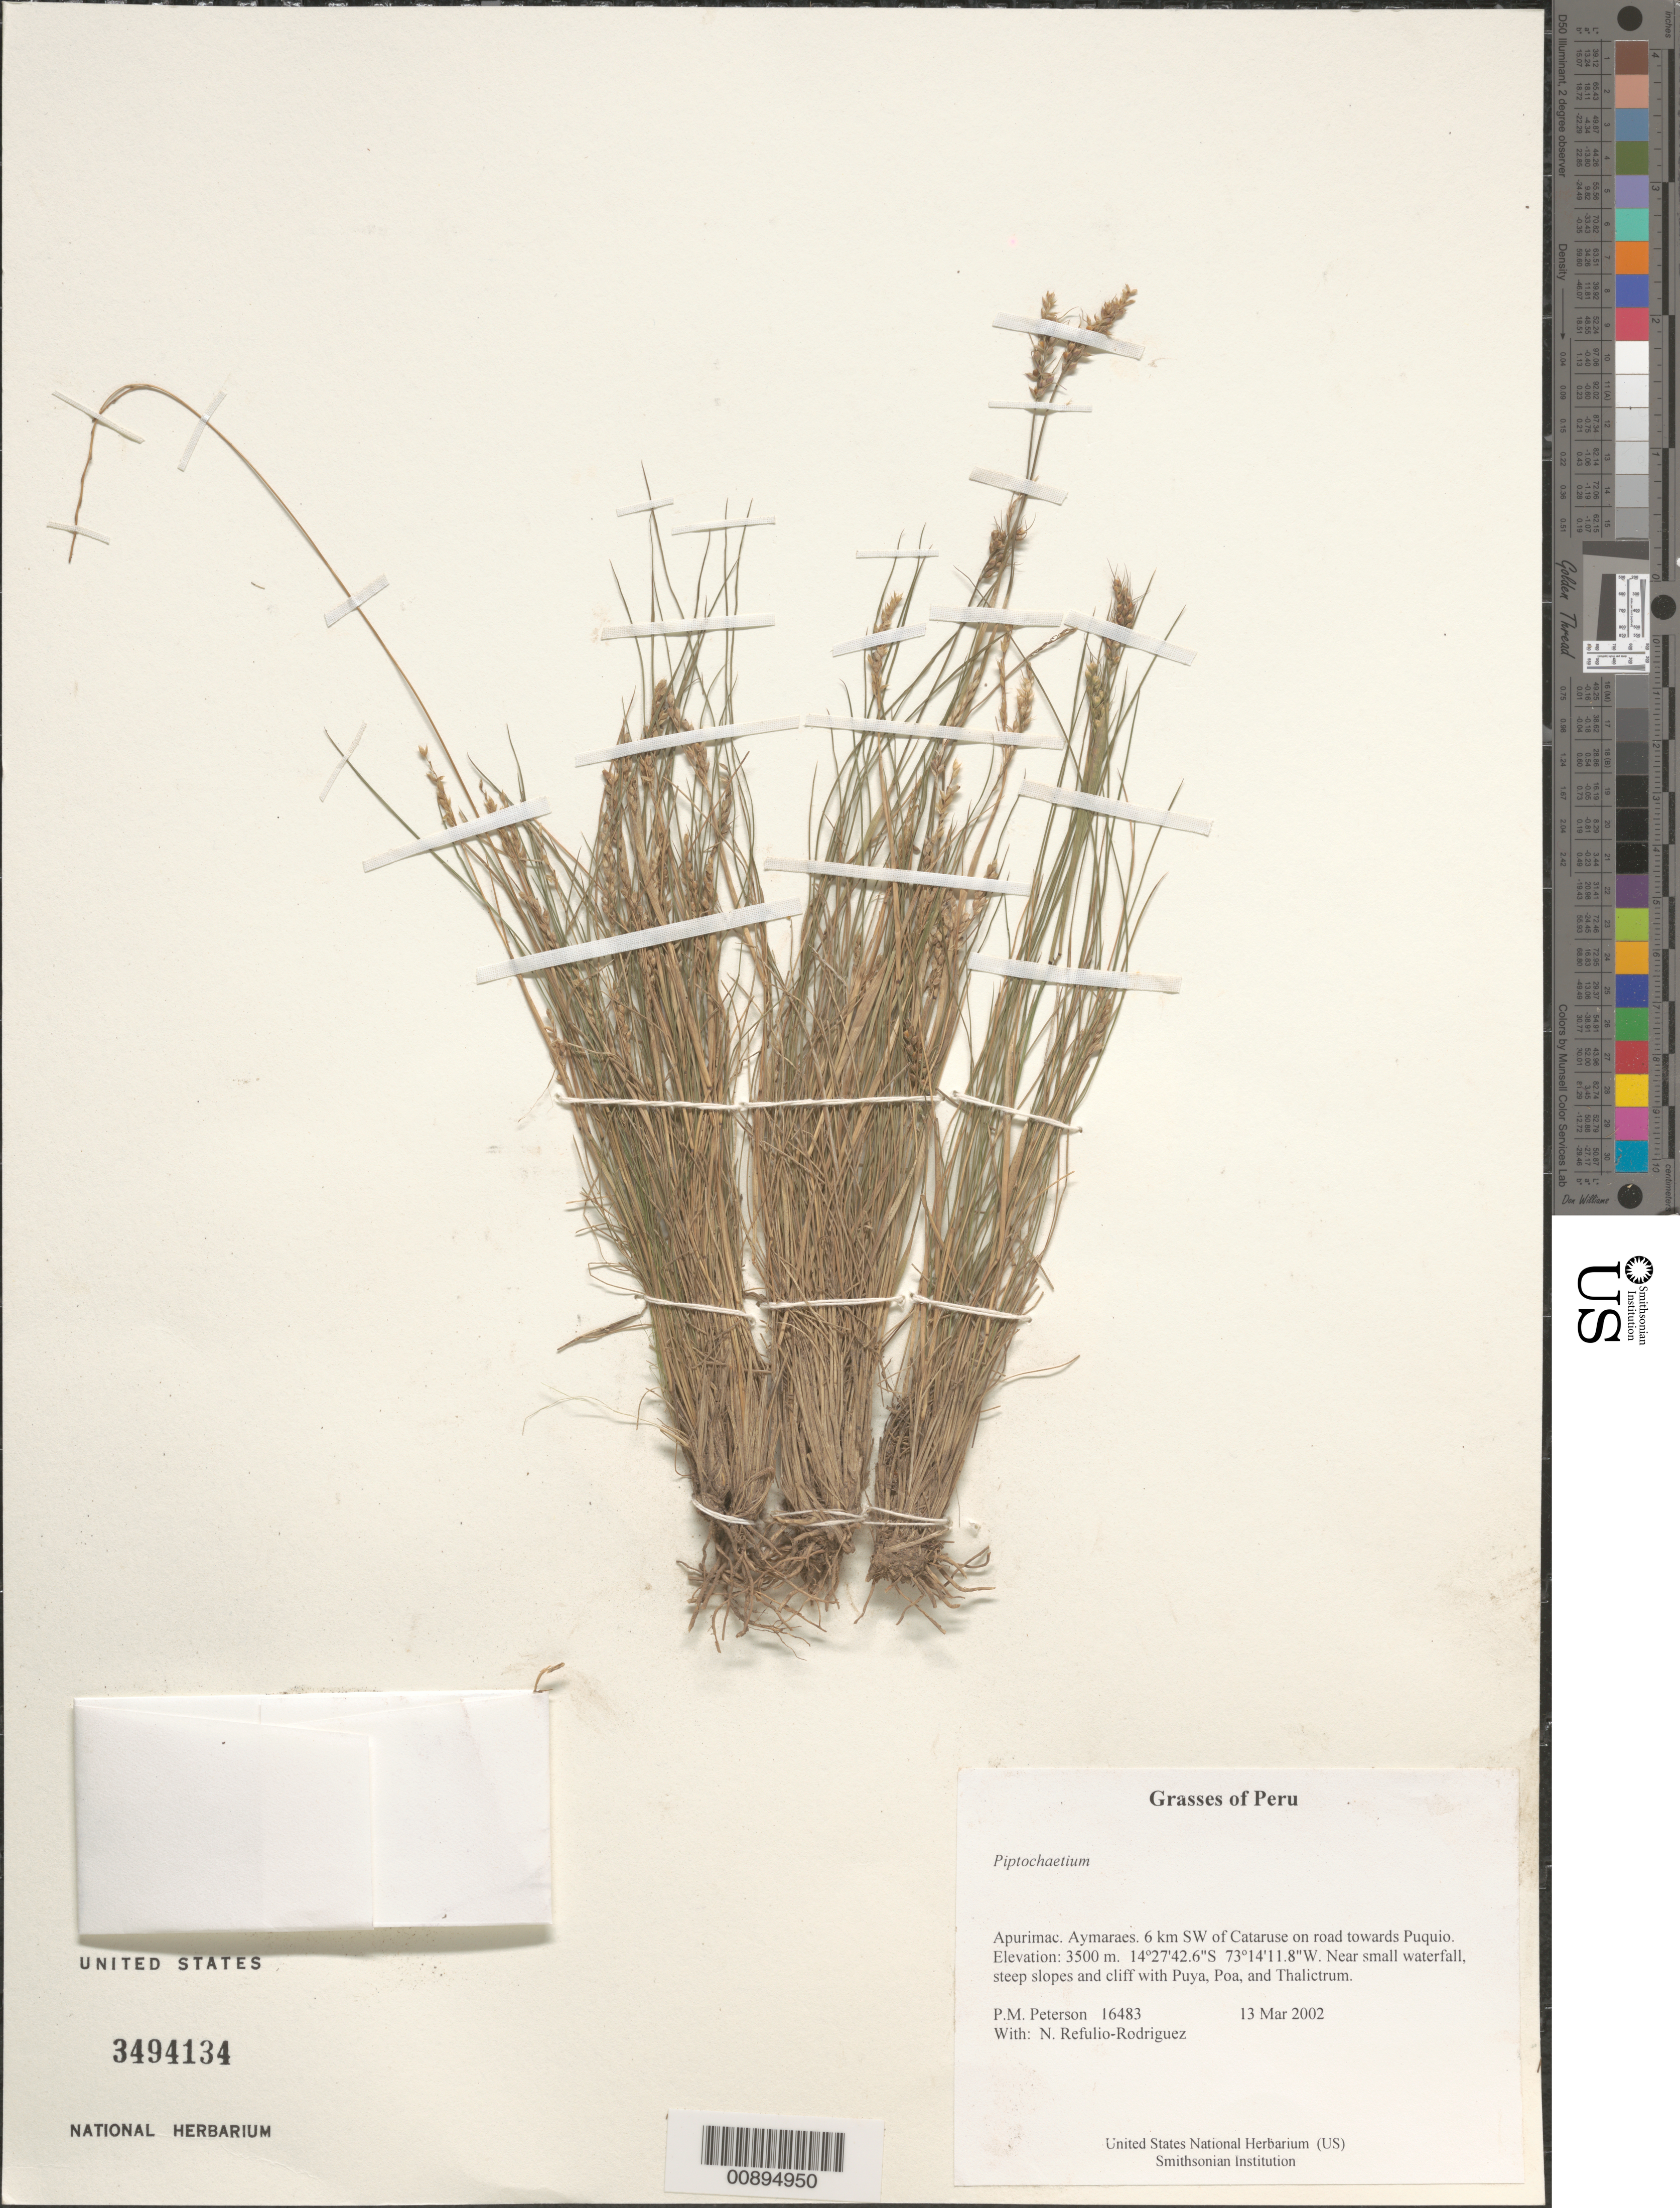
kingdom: Plantae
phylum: Tracheophyta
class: Liliopsida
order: Poales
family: Poaceae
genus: Piptochaetium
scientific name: Piptochaetium sp.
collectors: P. M. Peterson & N. Refulio-Rodríguez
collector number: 16483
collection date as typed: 13 Mar 2002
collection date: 2002-03-13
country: Peru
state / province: Apurímac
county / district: Aymaraes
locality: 6 km SW of Cataruse on road towards Puquio.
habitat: Near small waterfall, steep slopes and cliff with ~Puya, Poa, and Thalictrum~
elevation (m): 3500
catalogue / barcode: US 3494134